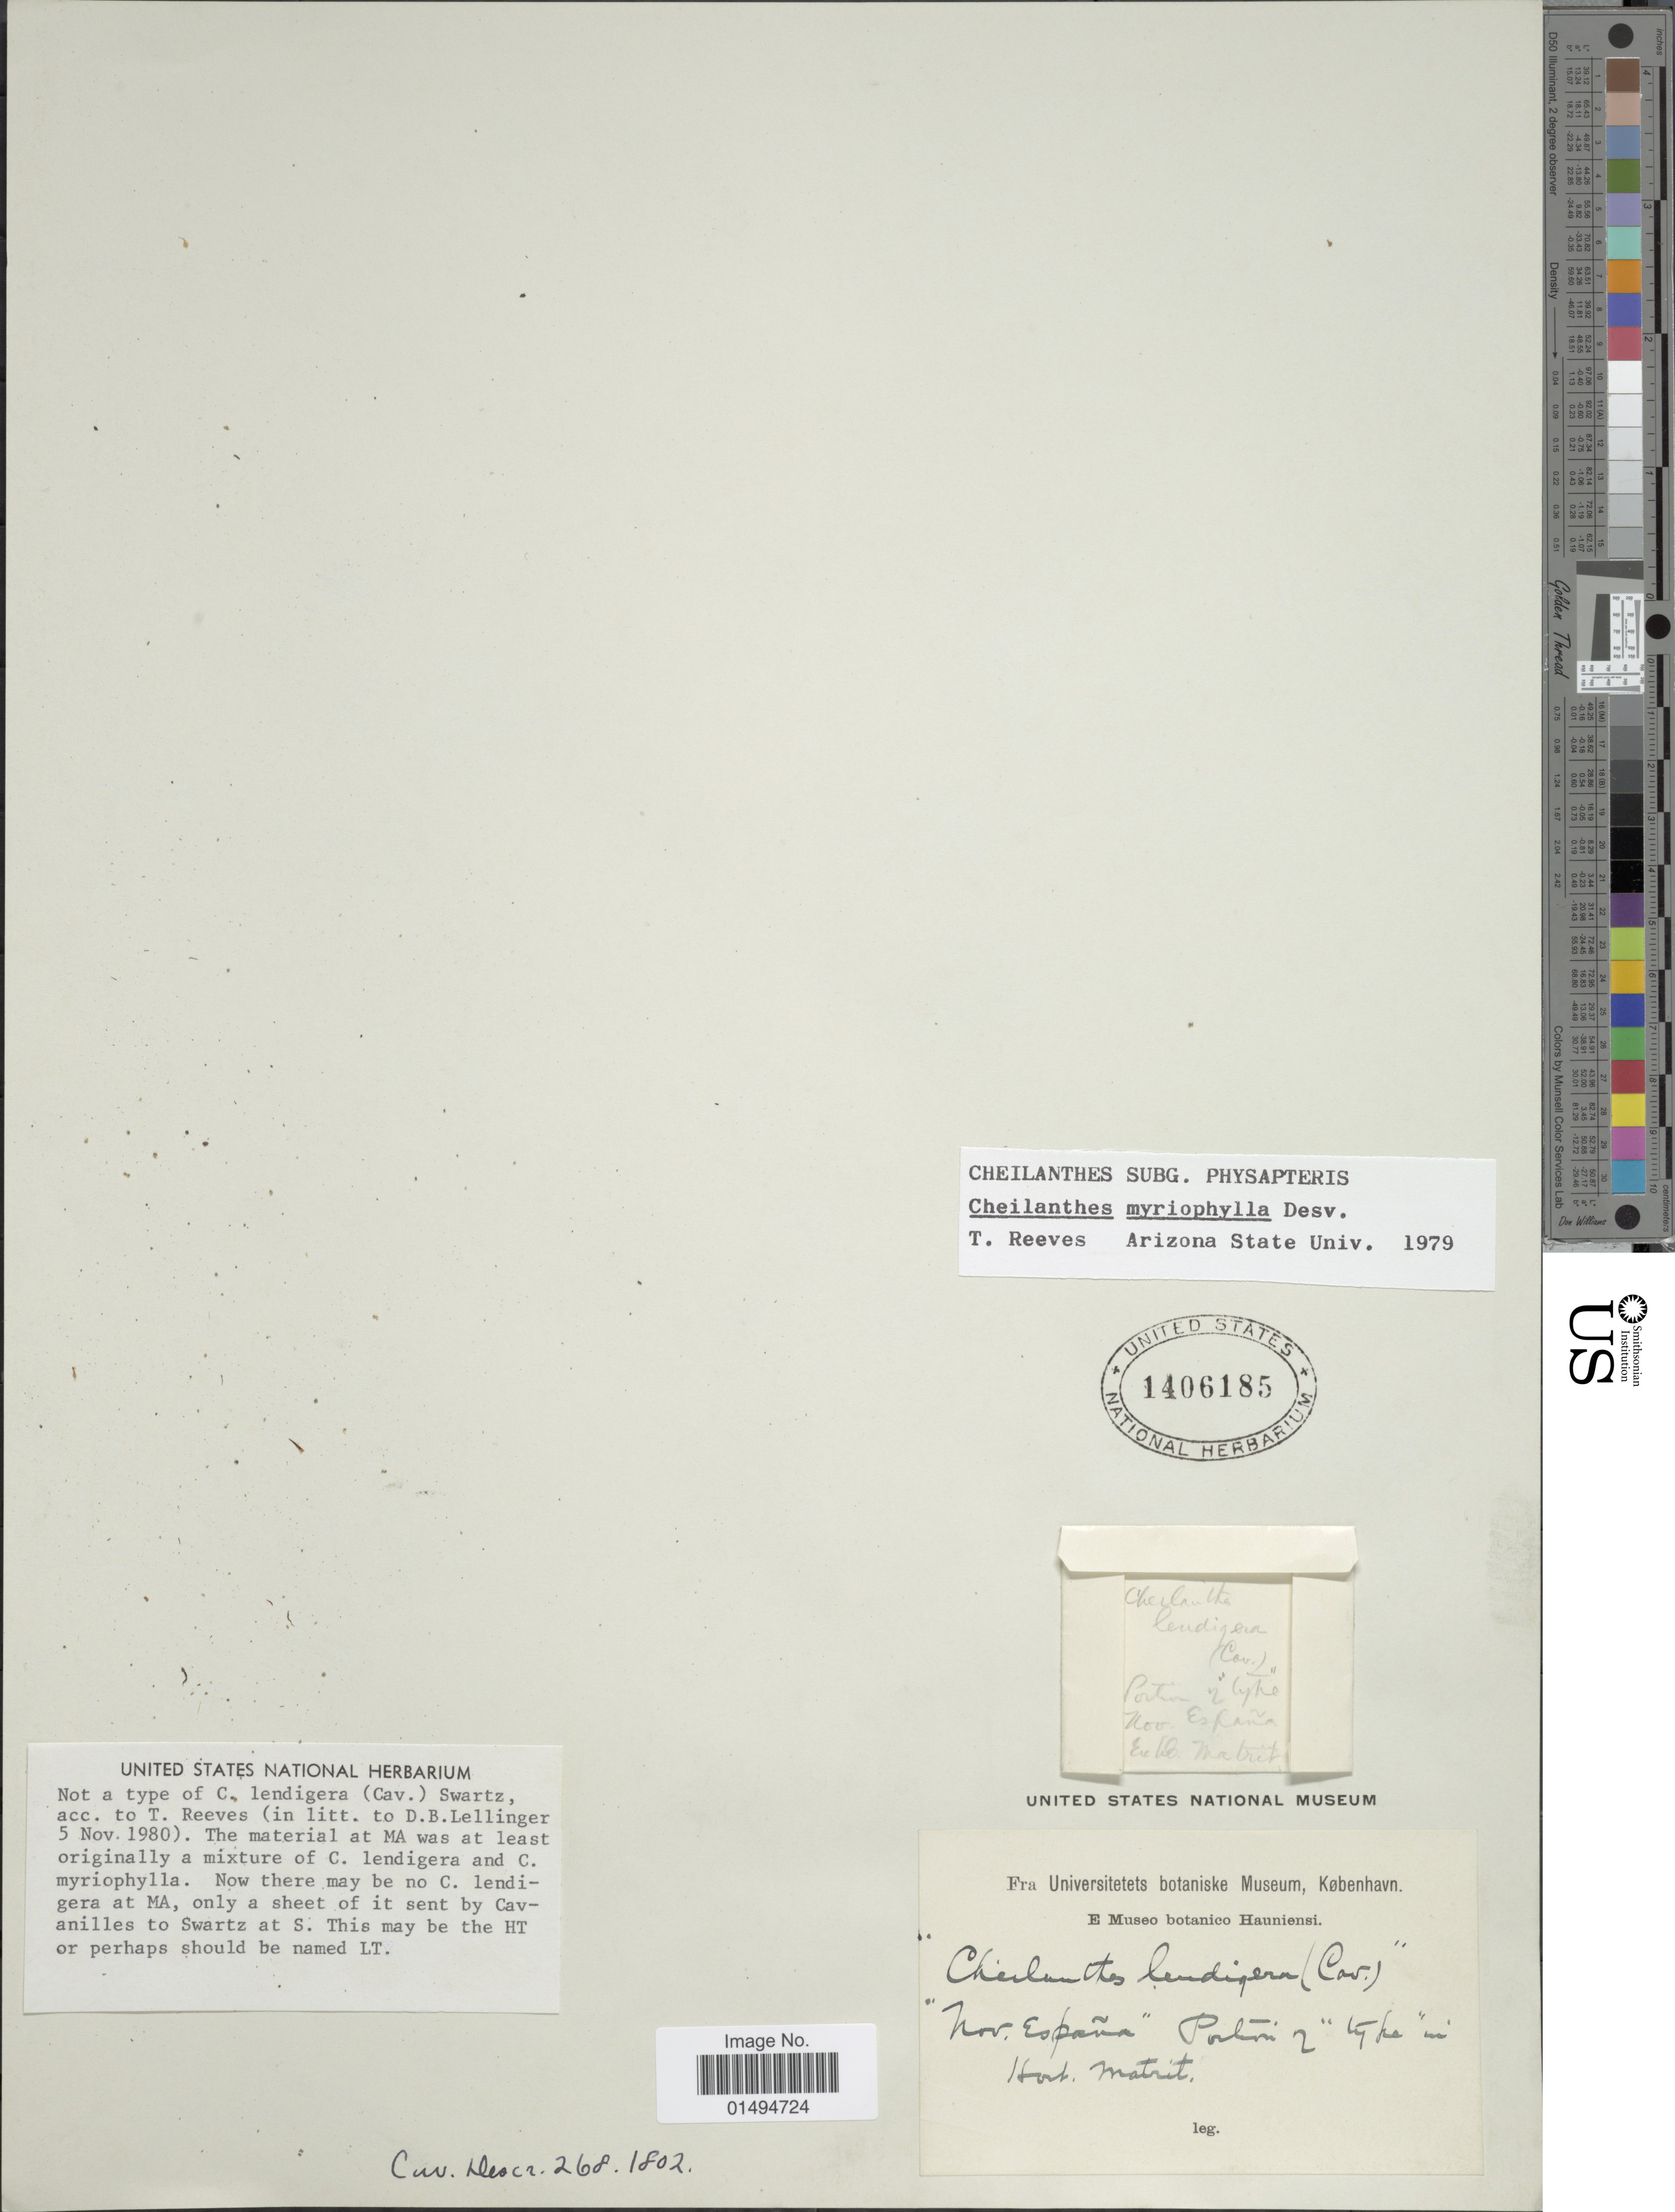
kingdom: Plantae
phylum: Tracheophyta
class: Polypodiopsida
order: Polypodiales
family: Pteridaceae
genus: Myriopteris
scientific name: Myriopteris myriophylla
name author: (Desv.) J. Sm.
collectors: ex Mus. Bot. Hauniense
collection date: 1802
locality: Hort. Matrit.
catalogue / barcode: US 1406185